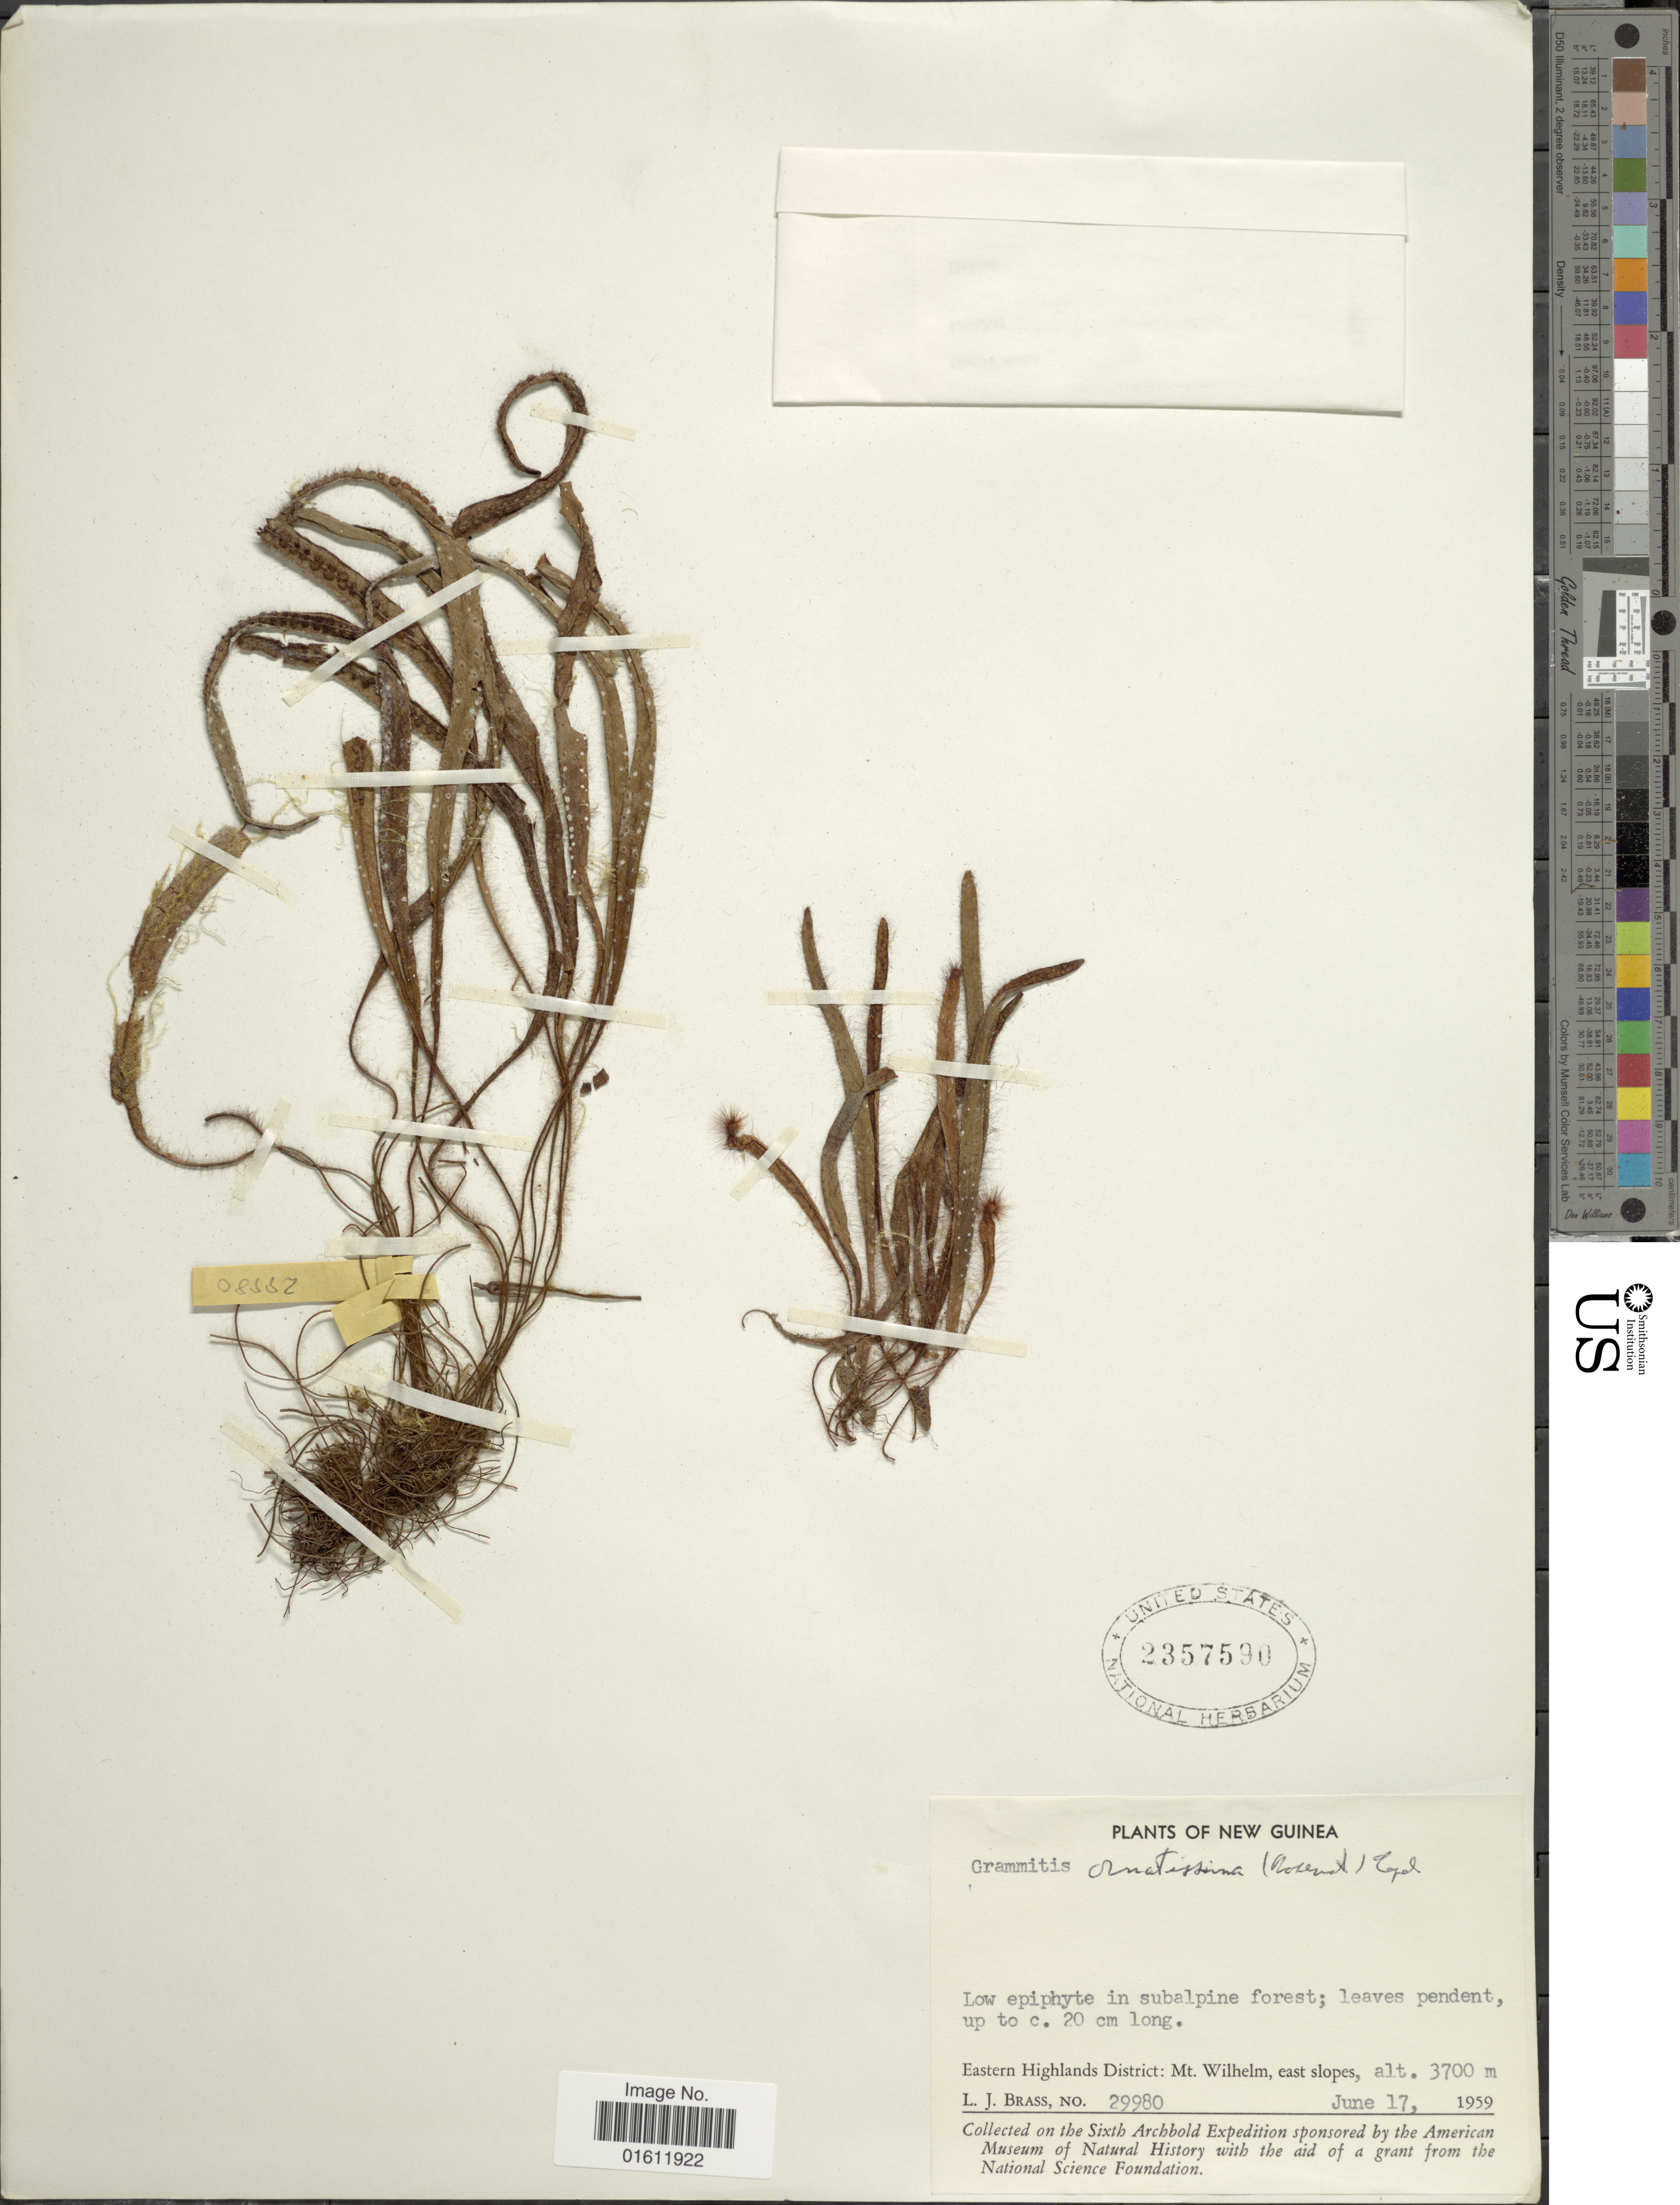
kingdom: Plantae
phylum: Tracheophyta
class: Polypodiopsida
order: Polypodiales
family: Polypodiaceae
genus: Radiogrammitis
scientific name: Radiogrammitis ornatissima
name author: (Rosenst.) Parris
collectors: L. J. Brass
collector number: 29980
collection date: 1959-06-17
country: Papua New Guinea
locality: New Guinea, Eastern Highlands District: Mt Wilhelm, east slopes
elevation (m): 3700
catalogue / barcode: US 2357590